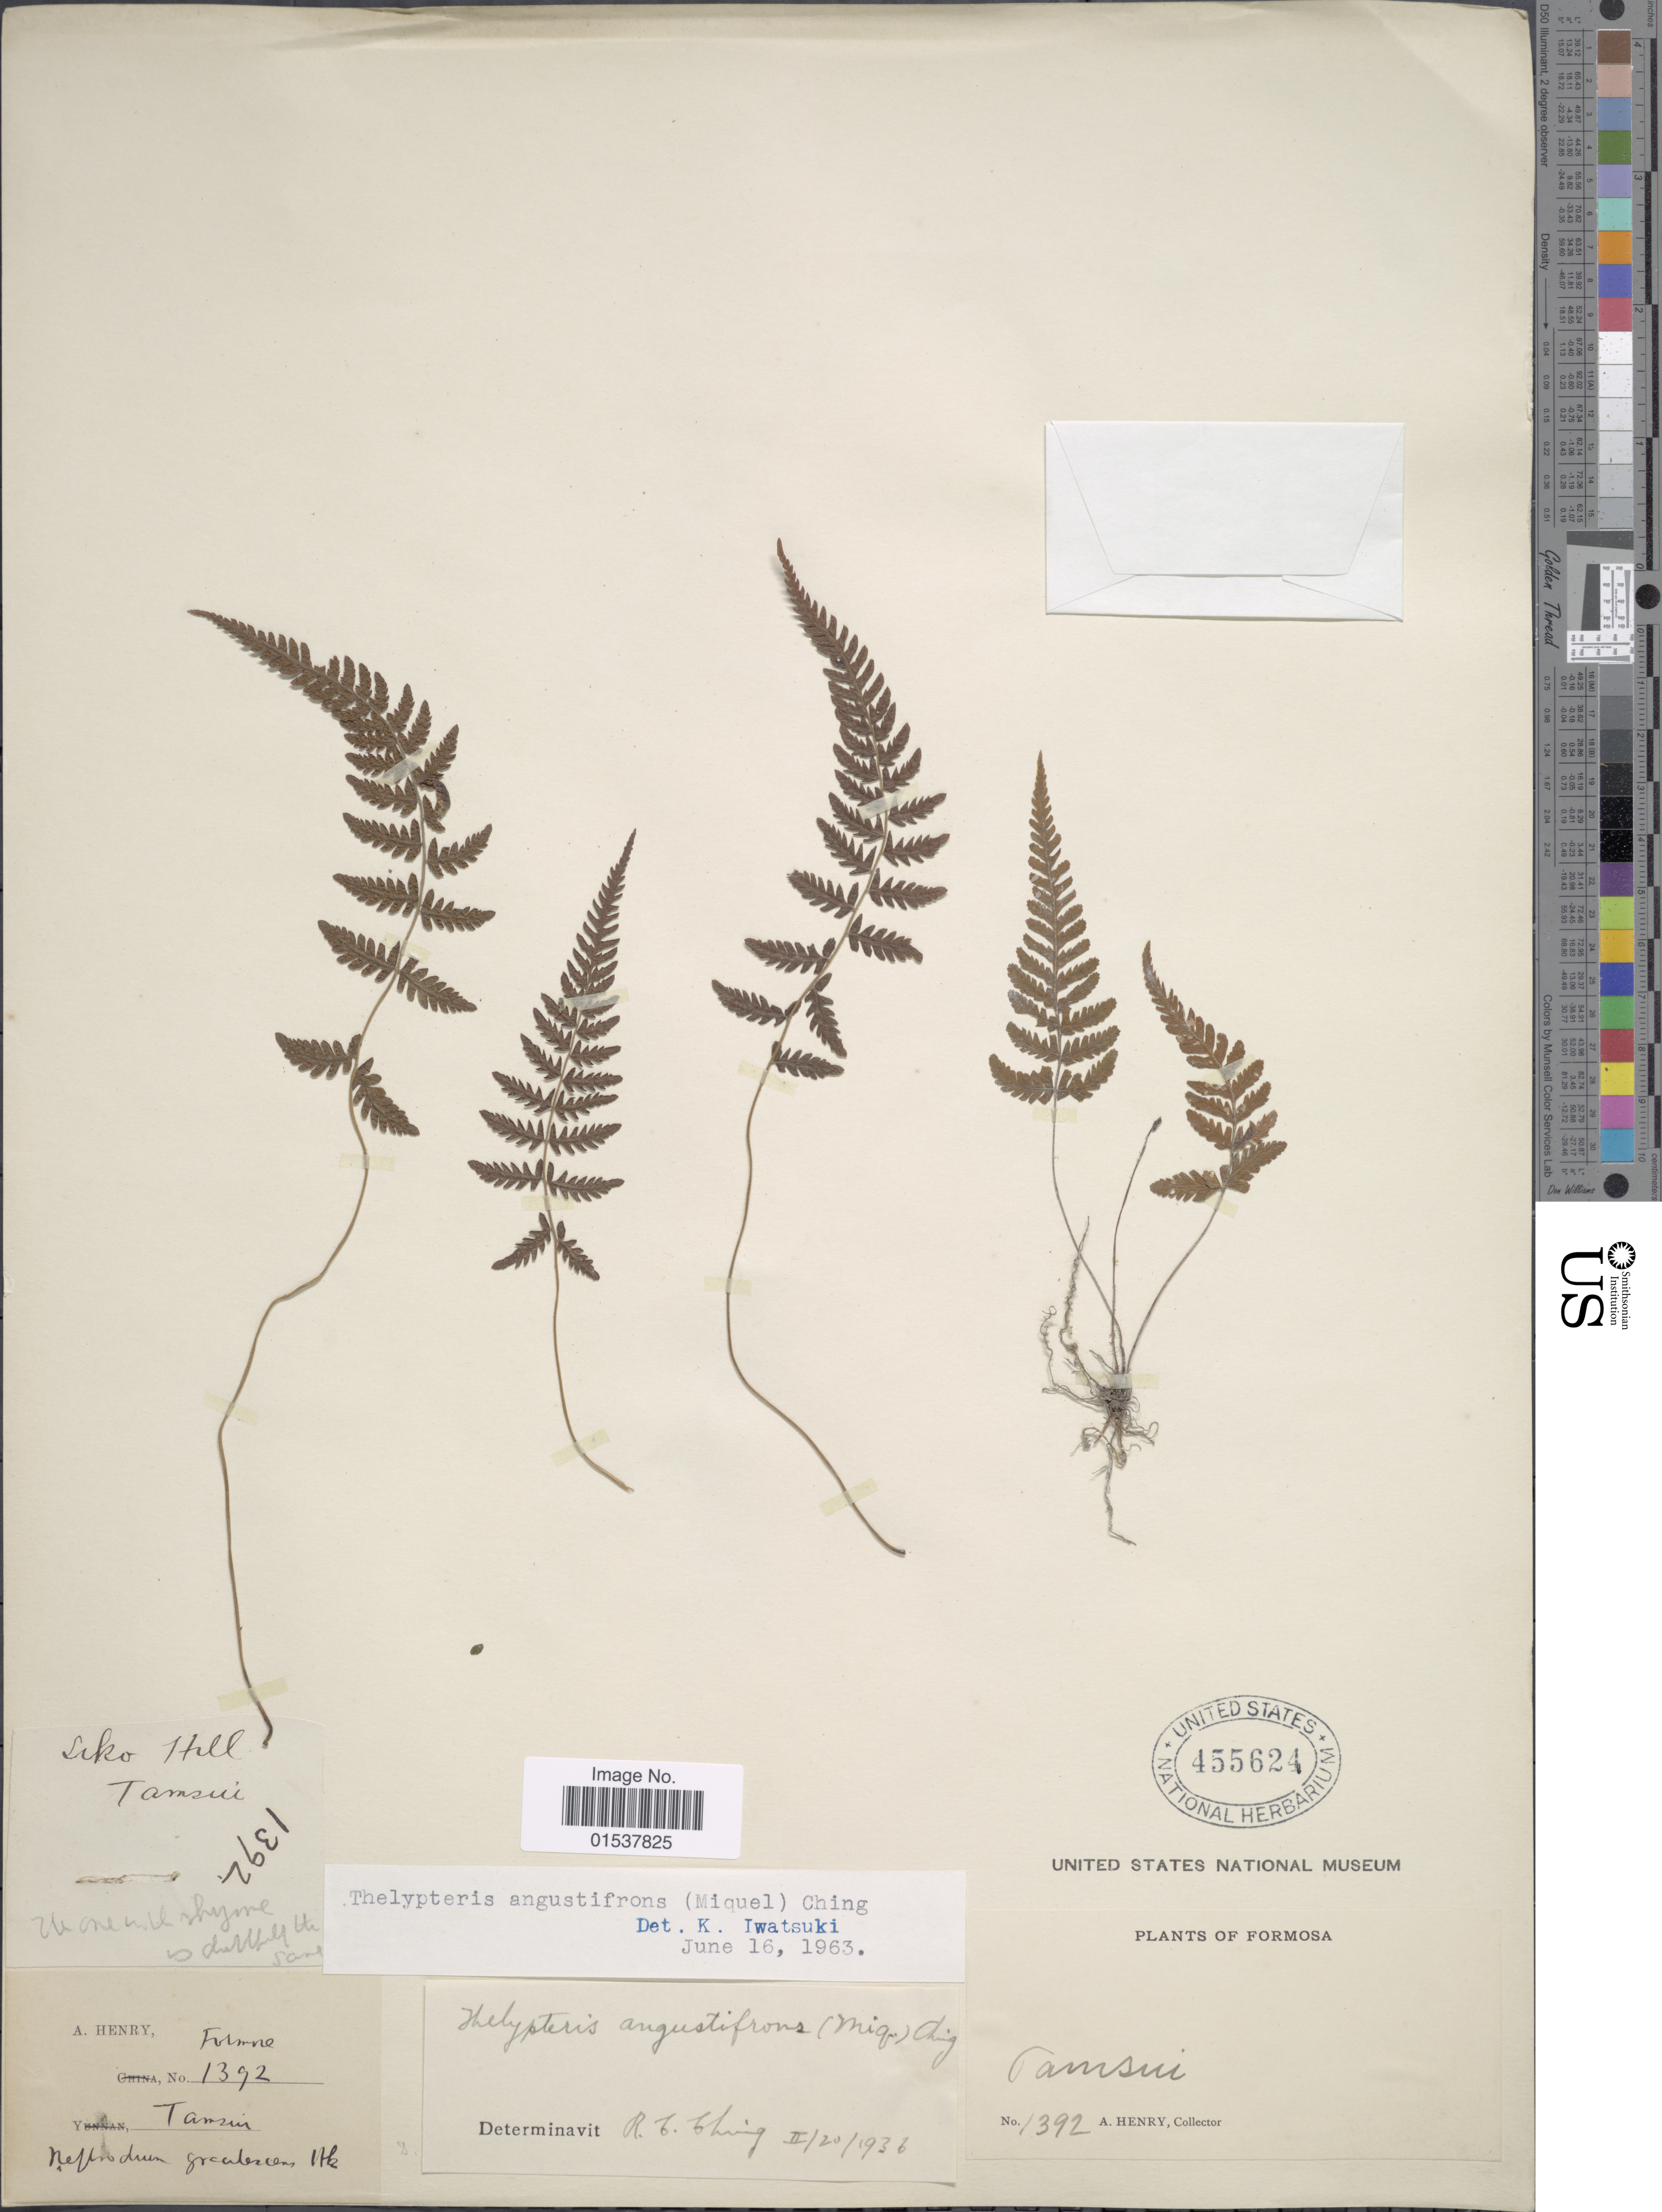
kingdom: Plantae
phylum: Tracheophyta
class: Polypodiopsida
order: Polypodiales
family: Thelypteridaceae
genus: Parathelypteris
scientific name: Parathelypteris angustifrons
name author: (Miq.) Ching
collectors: A. Henry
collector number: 1392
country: Taiwan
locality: Formosa, Tamsui, Siko Hill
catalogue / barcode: US 455624